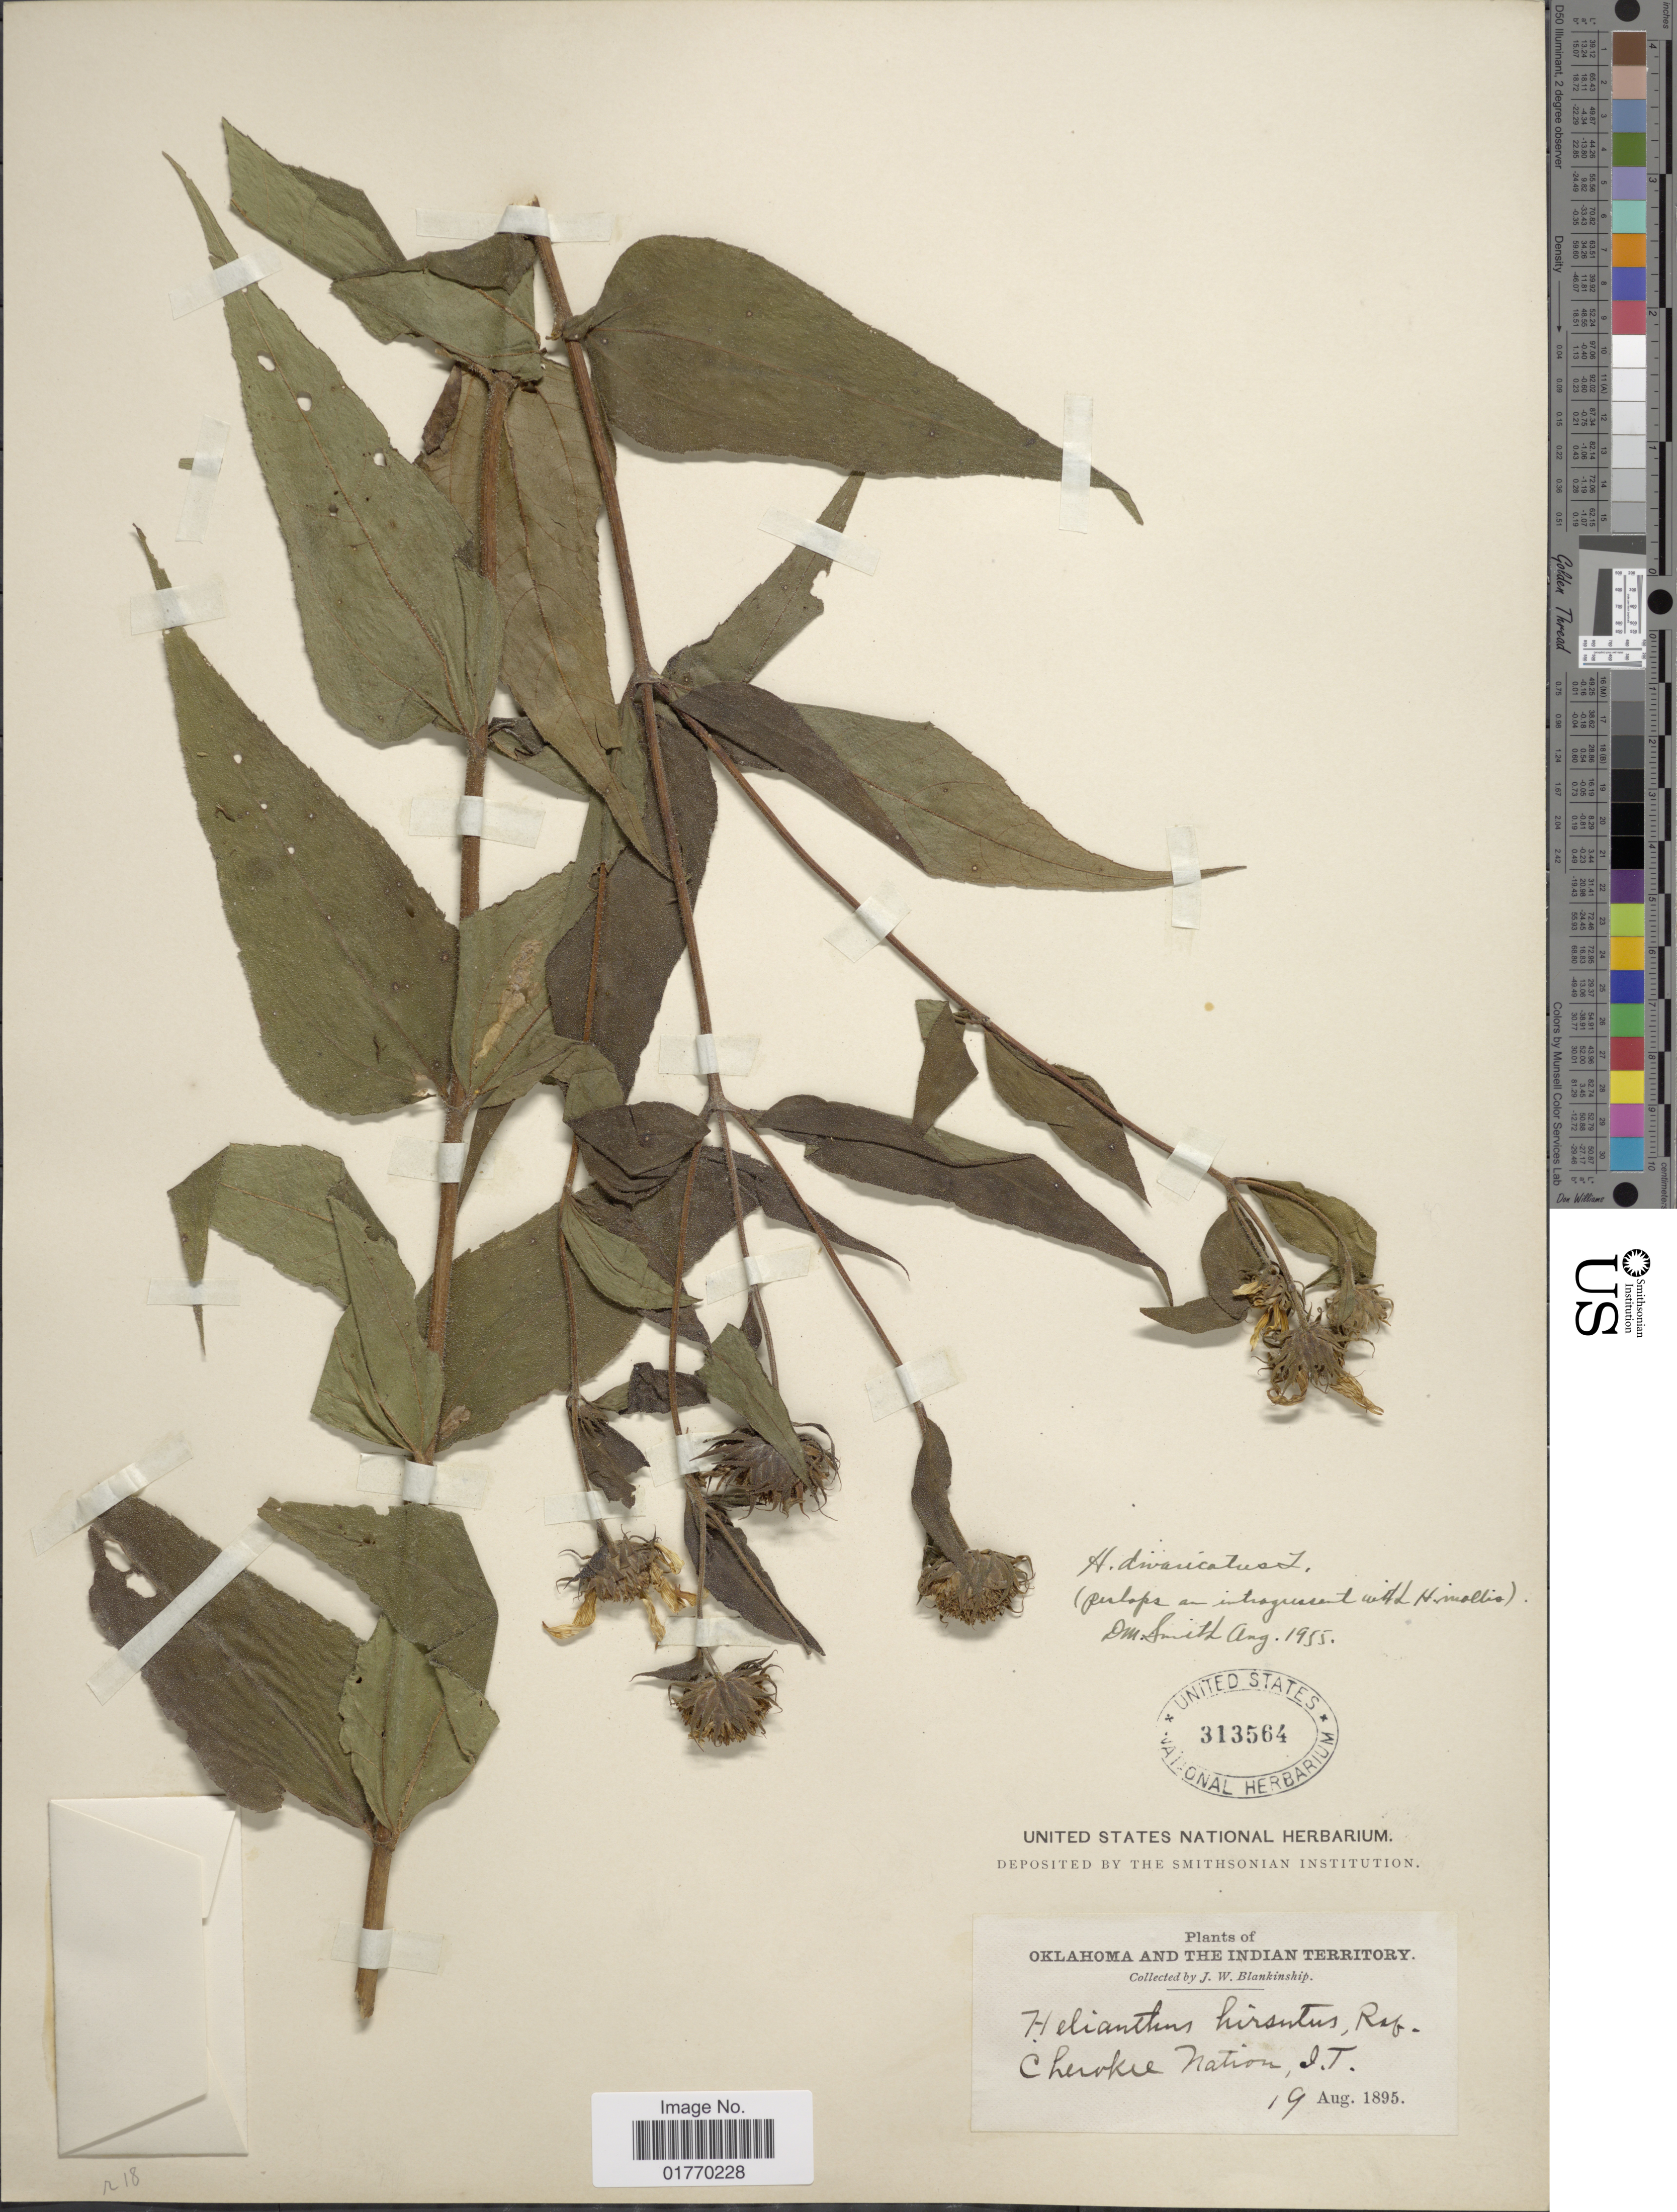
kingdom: Plantae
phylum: Tracheophyta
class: Magnoliopsida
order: Asterales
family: Asteraceae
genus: Helianthus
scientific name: Helianthus divaricatus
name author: L.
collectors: J. W. Blankinship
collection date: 1895-08-19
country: United States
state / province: Oklahoma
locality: Oklahoma and The Indian Territory, Cherokee Nation, I. T.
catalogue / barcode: US 313564